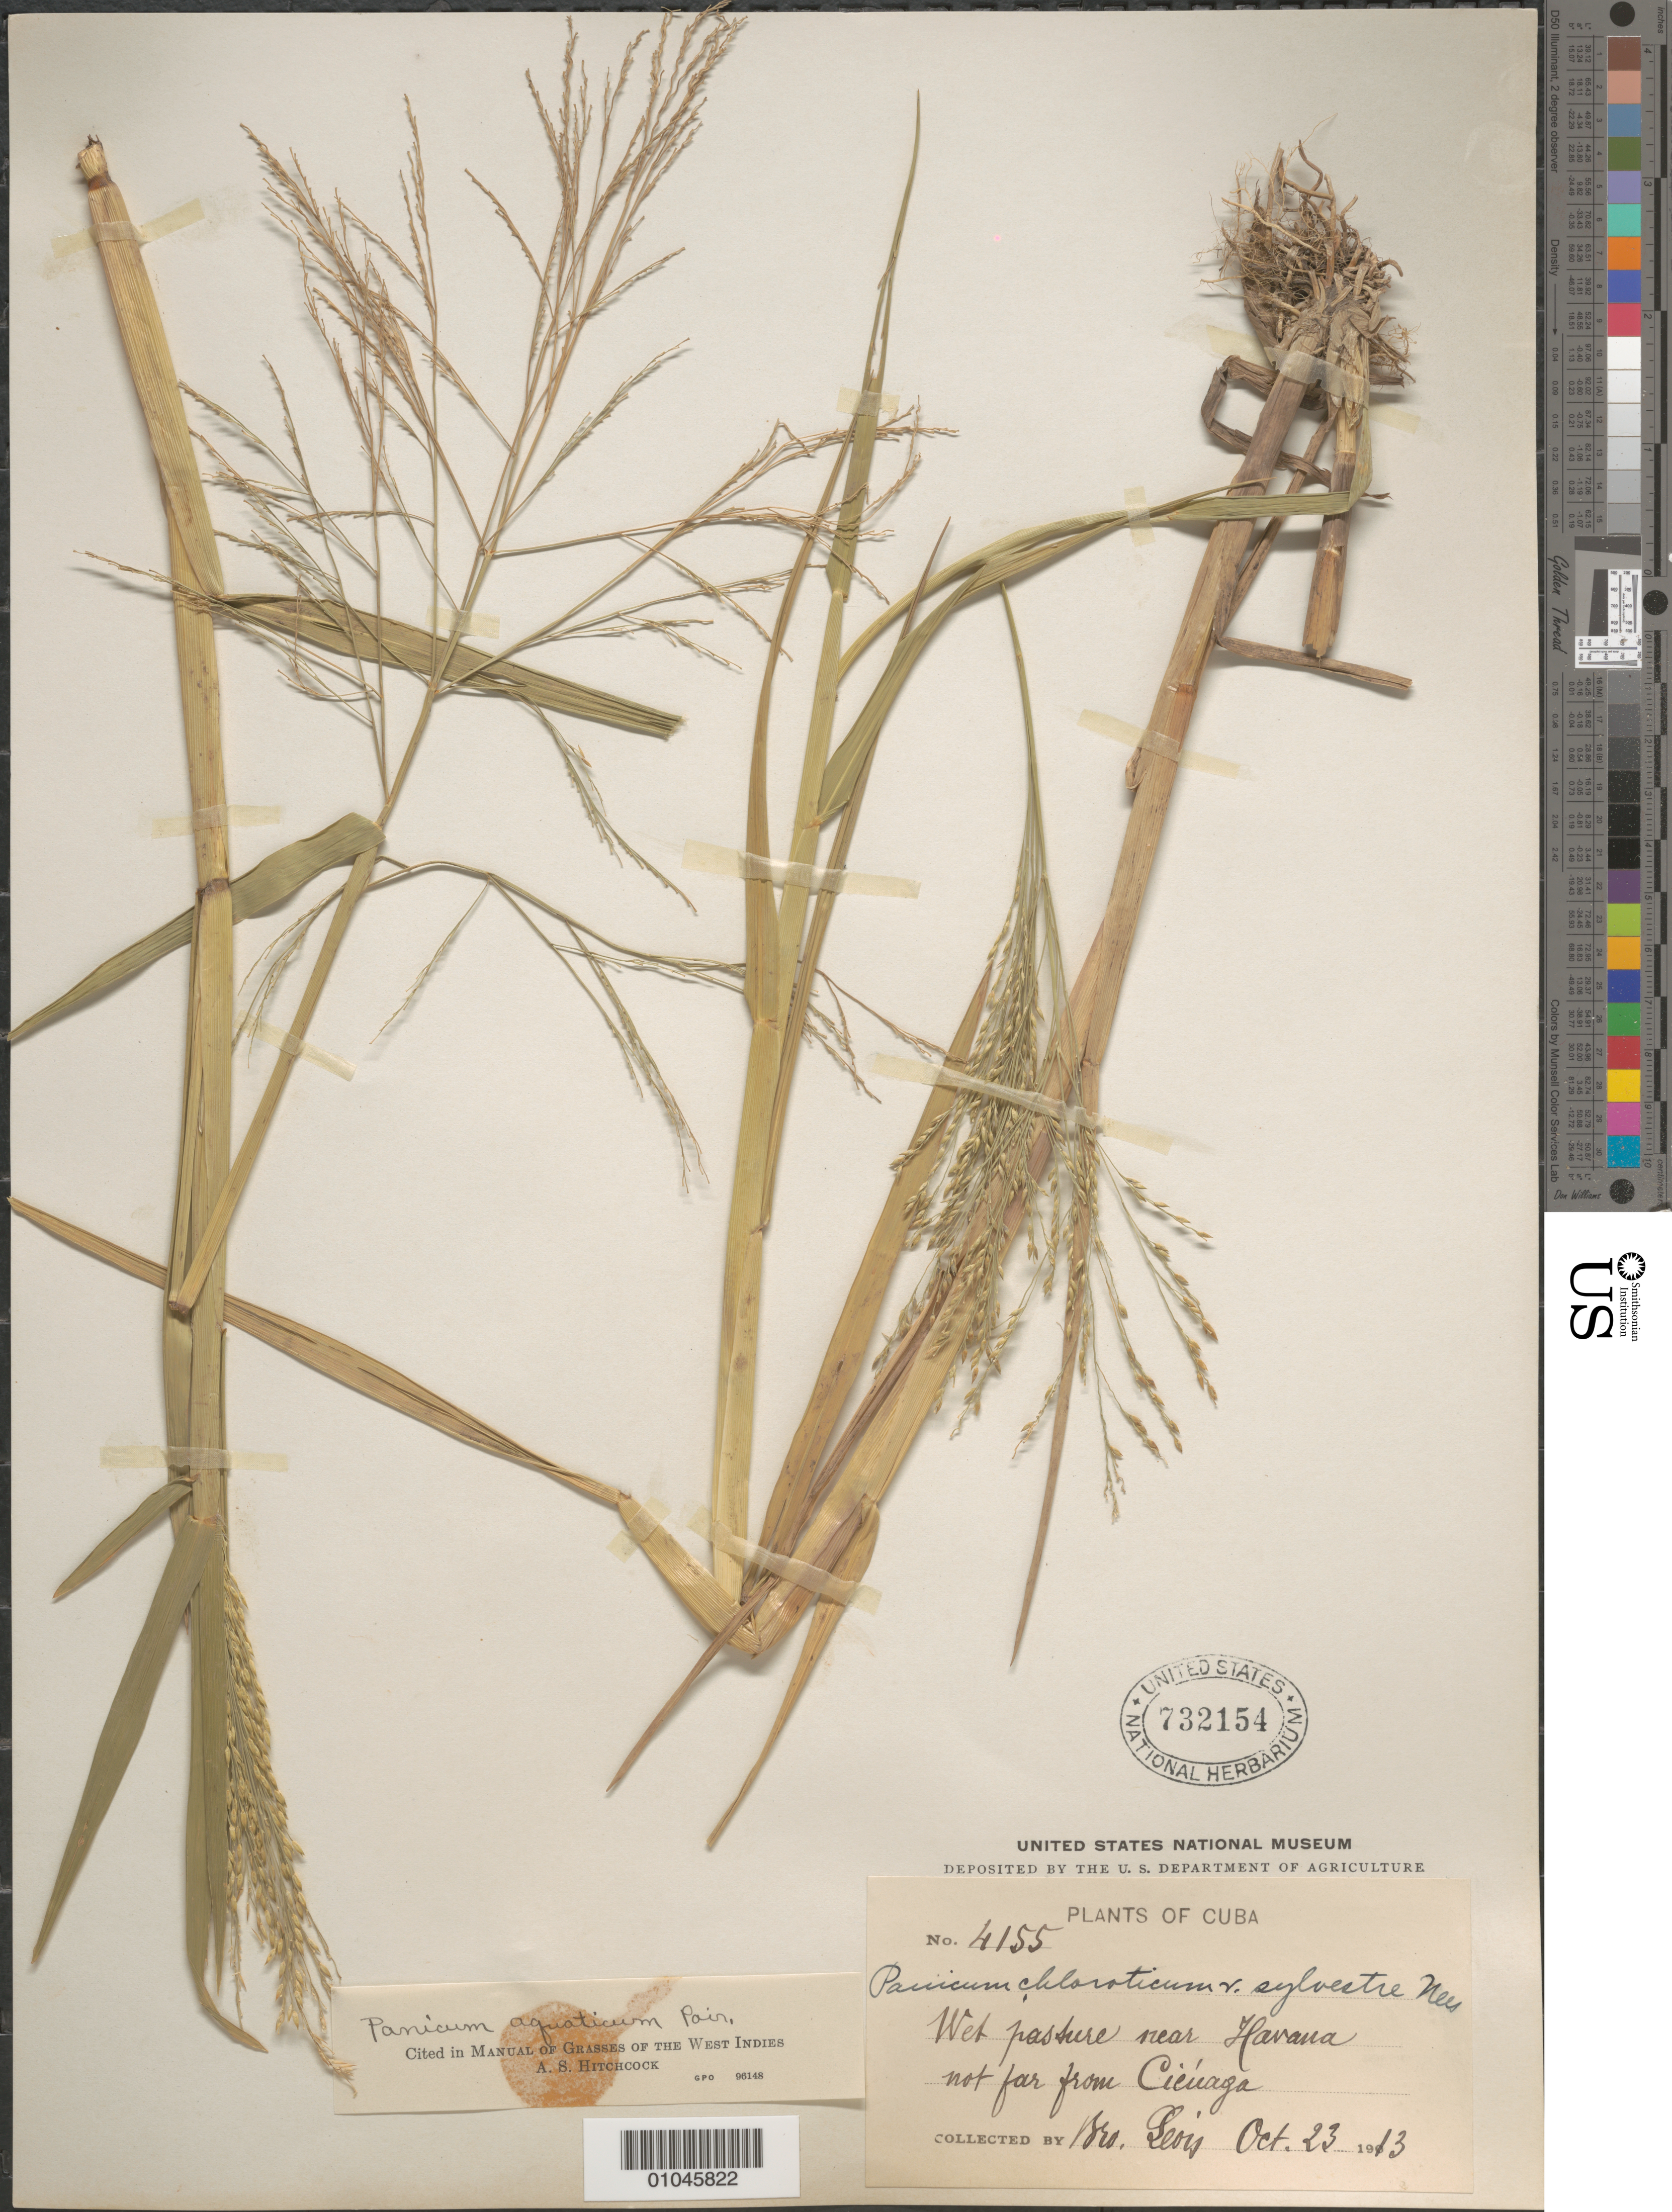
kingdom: Plantae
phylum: Tracheophyta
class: Liliopsida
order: Poales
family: Poaceae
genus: Panicum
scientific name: Panicum aquaticum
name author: Poir.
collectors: Bro. León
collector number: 4155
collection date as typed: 23 Oct 1913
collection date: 1913-10-23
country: Cuba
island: Cuba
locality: Wet pasture near Havana not from from Cieuaga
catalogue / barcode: US 732154